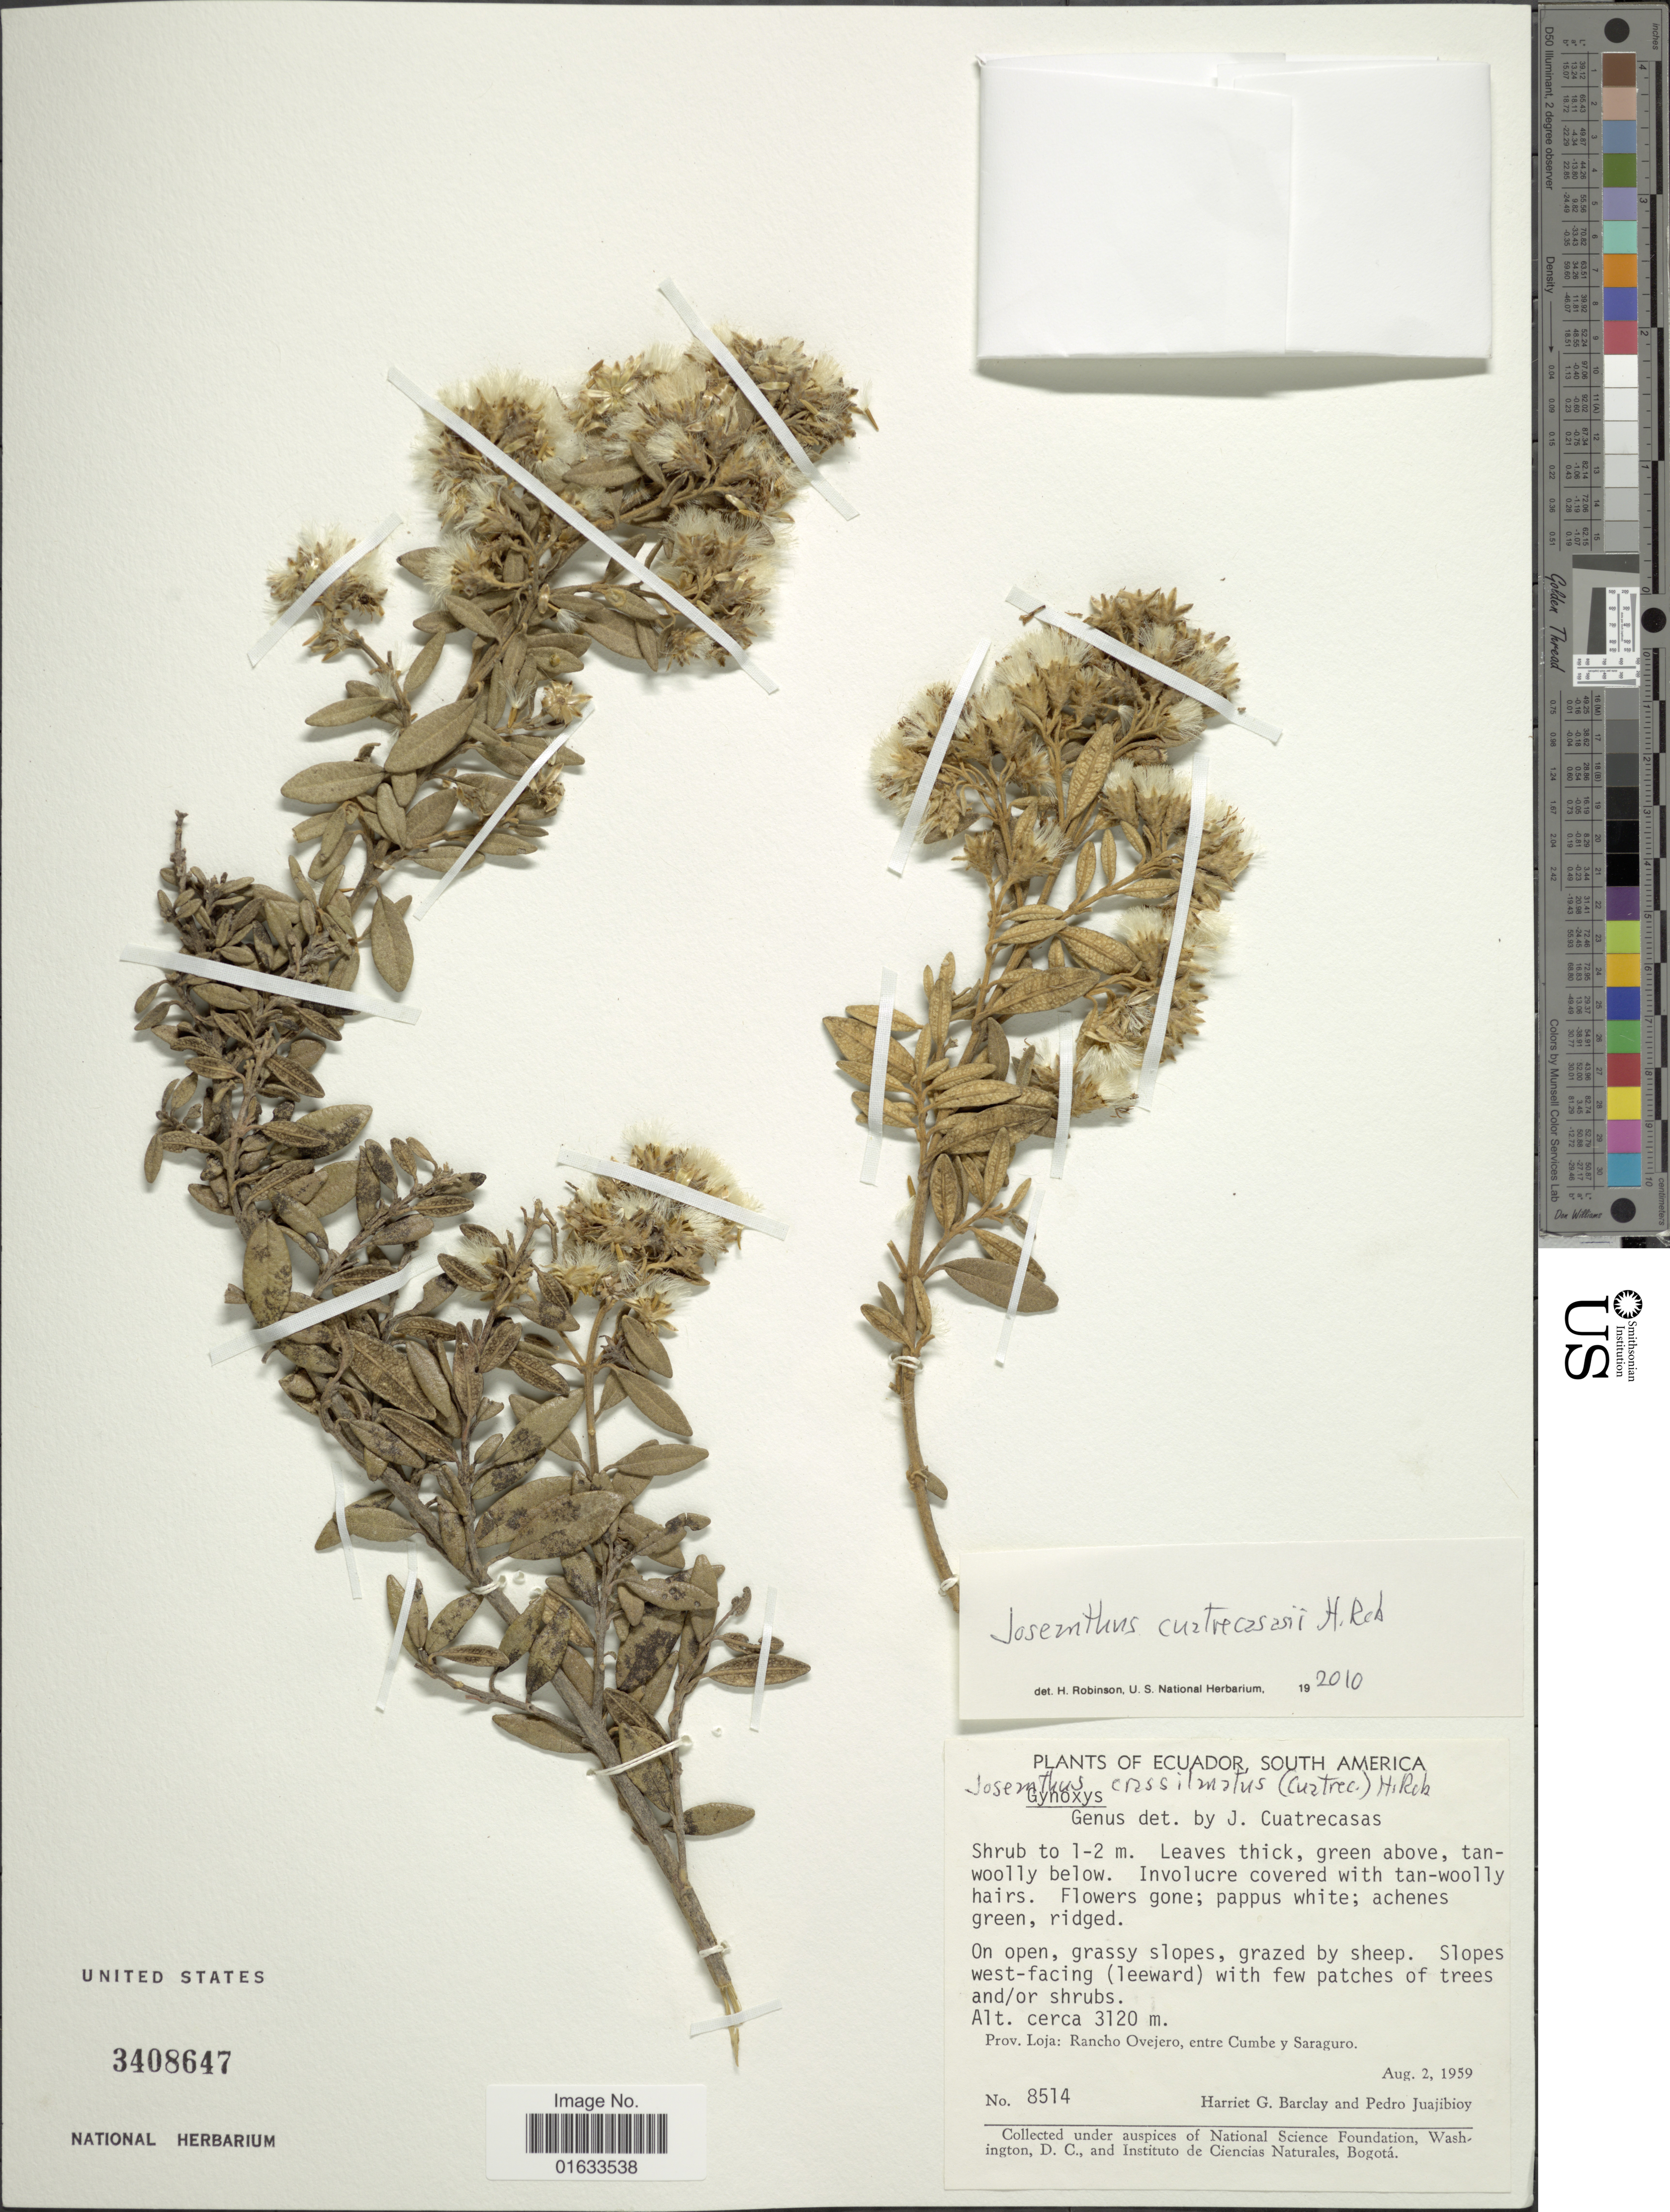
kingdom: Plantae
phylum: Tracheophyta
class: Magnoliopsida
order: Asterales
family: Asteraceae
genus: Joseanthus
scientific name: Joseanthus cuatrecasasii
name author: H. Rob.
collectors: H. G. Barclay & P. Juajibioy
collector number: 8514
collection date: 1959-08-02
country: Ecuador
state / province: Loja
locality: Prov. Loja: Rancho Ovejero, entre Cumbe y Saraguro.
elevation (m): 3120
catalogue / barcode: US 3408647